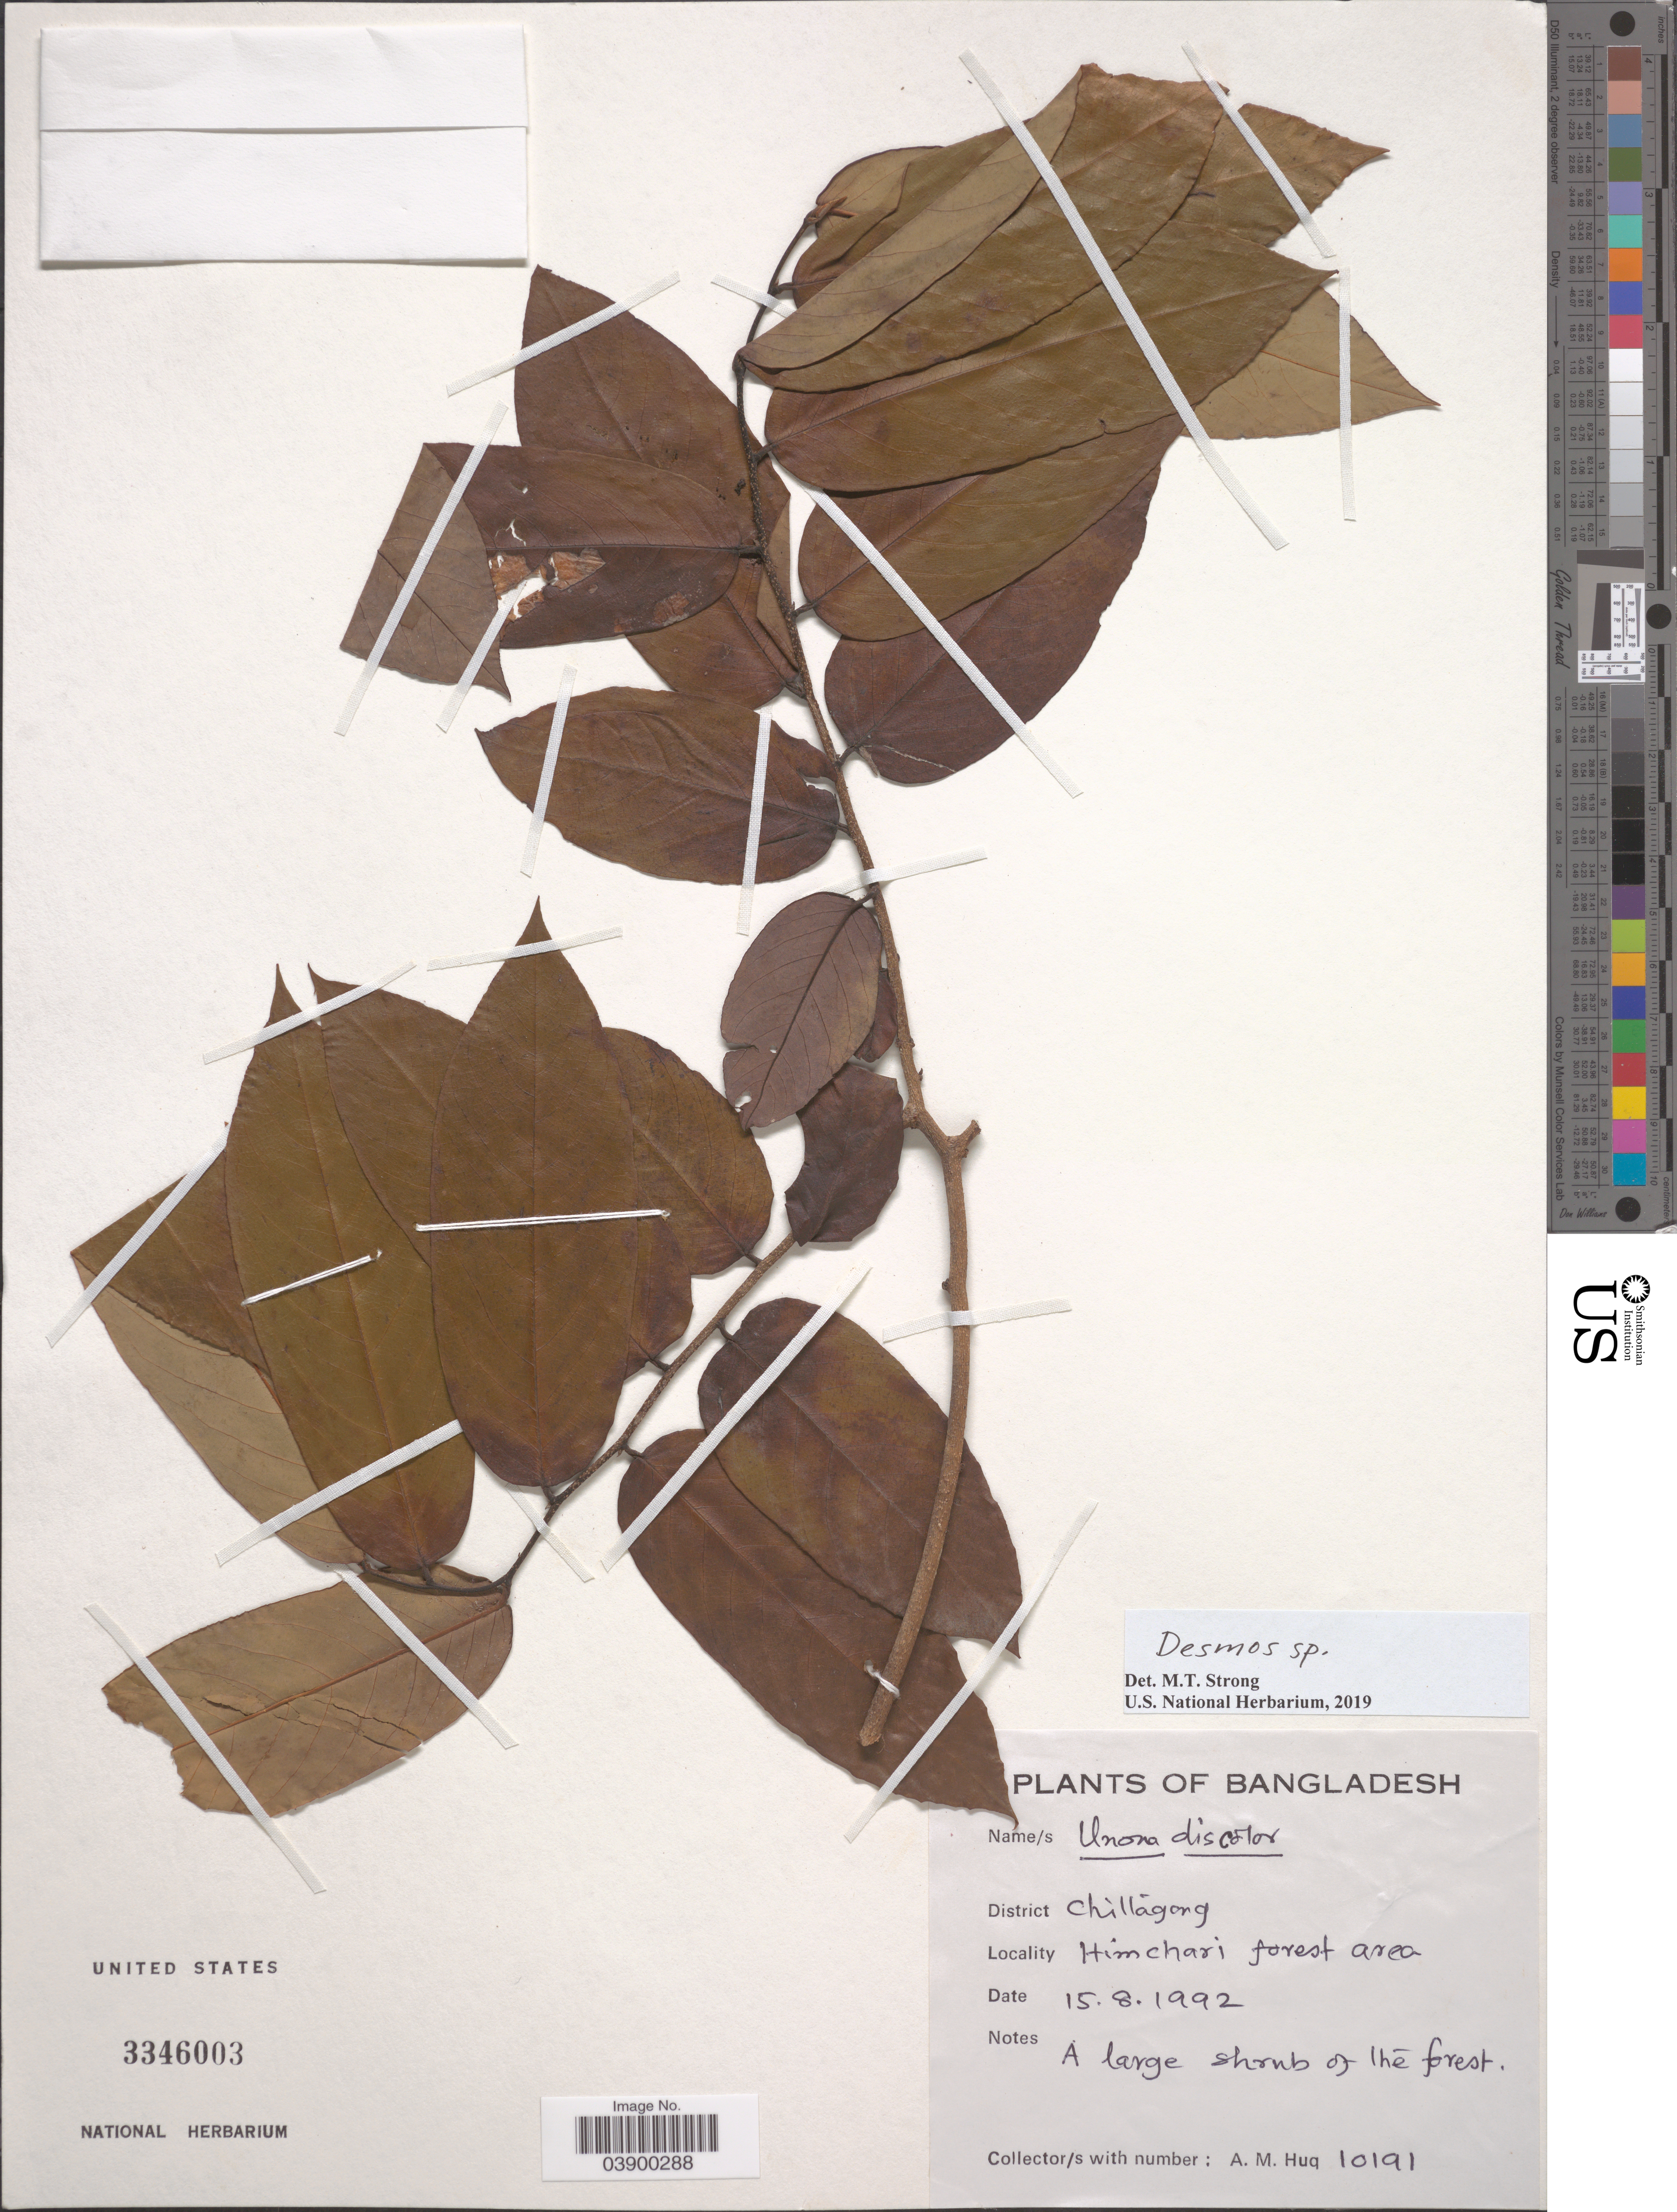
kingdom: Plantae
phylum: Tracheophyta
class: Magnoliopsida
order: Magnoliales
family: Annonaceae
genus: Desmos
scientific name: Desmos sp.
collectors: A. M. Huq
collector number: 10191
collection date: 1992-08-15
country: Bangladesh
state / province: Chittagong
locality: District Chittagong. Himchari forest area.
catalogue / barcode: US 3346003